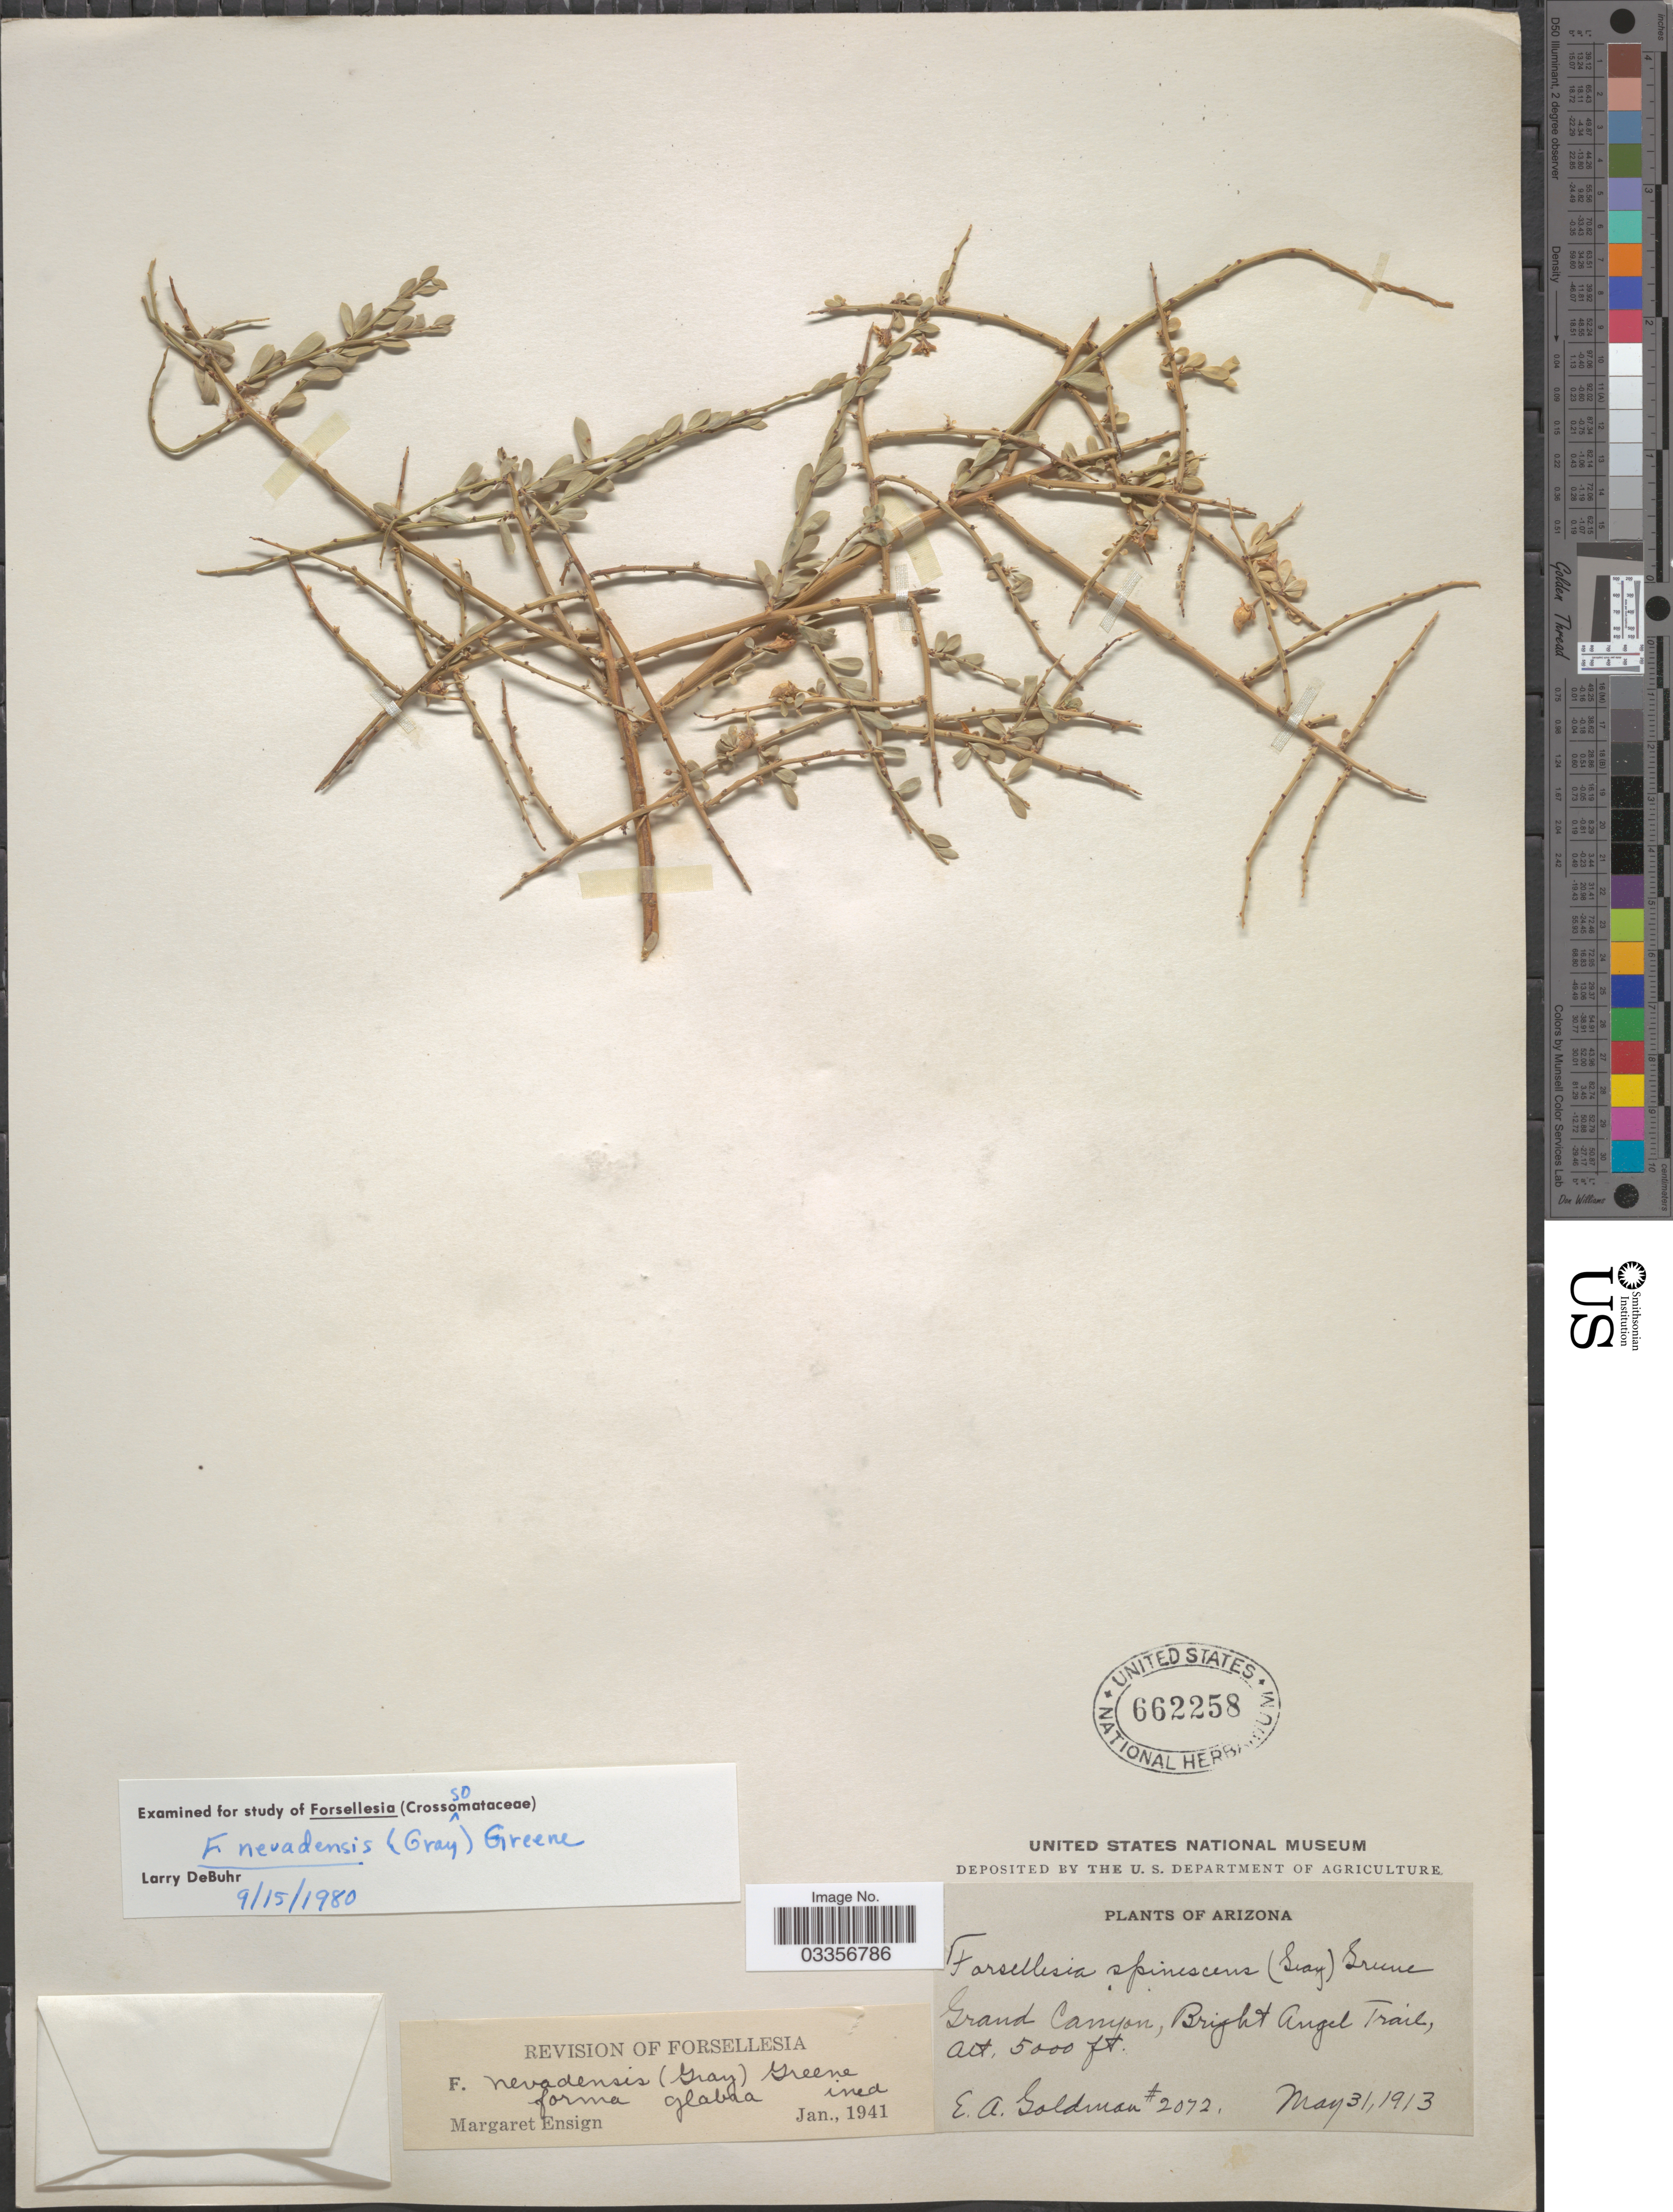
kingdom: Plantae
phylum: Tracheophyta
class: Magnoliopsida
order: Crossosomatales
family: Crossosomataceae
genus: Glossopetalon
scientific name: Glossopetalon spinescens var. aridum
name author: M.E. Jones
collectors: E. A. Goldman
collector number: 2072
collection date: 1913-05-31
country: United States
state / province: Arizona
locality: Grand Canyon, Bright Angel Trail.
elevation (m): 1524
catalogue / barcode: US 662258